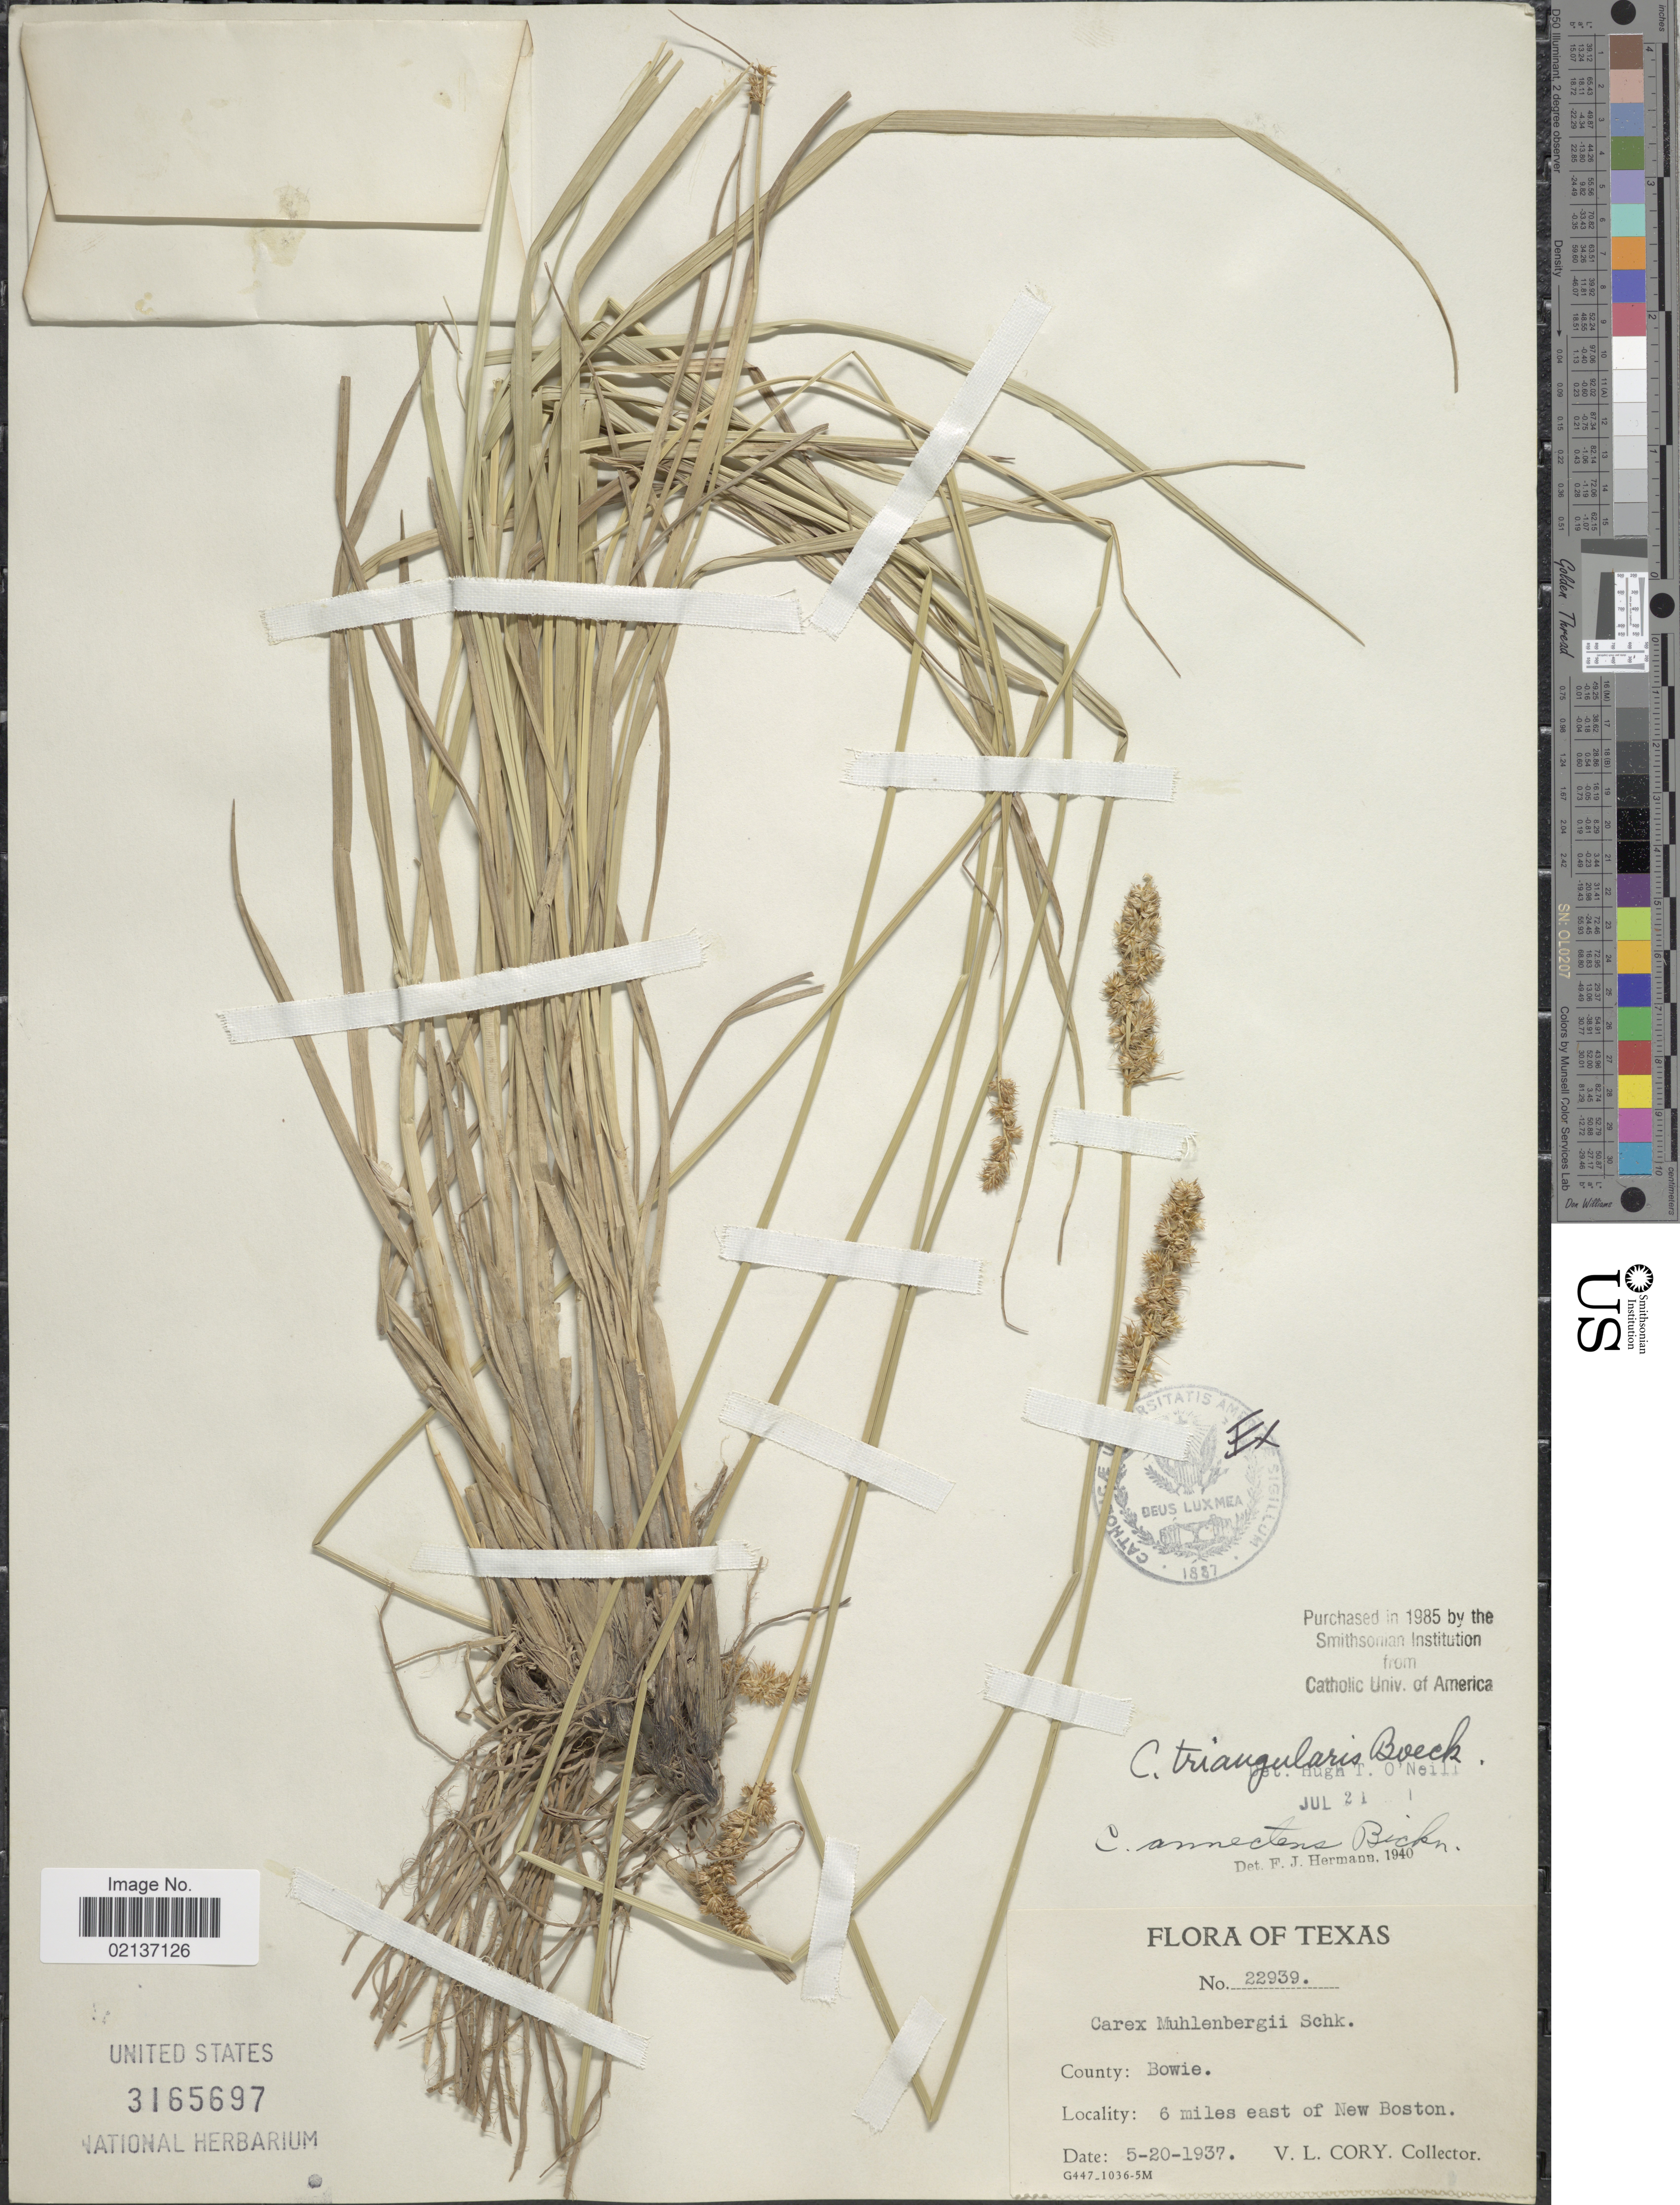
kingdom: Plantae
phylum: Tracheophyta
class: Liliopsida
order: Poales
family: Cyperaceae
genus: Carex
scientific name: Carex triangularis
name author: Boeckeler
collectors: V. Cory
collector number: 22939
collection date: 1937-05-20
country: United States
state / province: Texas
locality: County: Bowie, 6 miles east of New Boston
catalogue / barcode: US 3165697